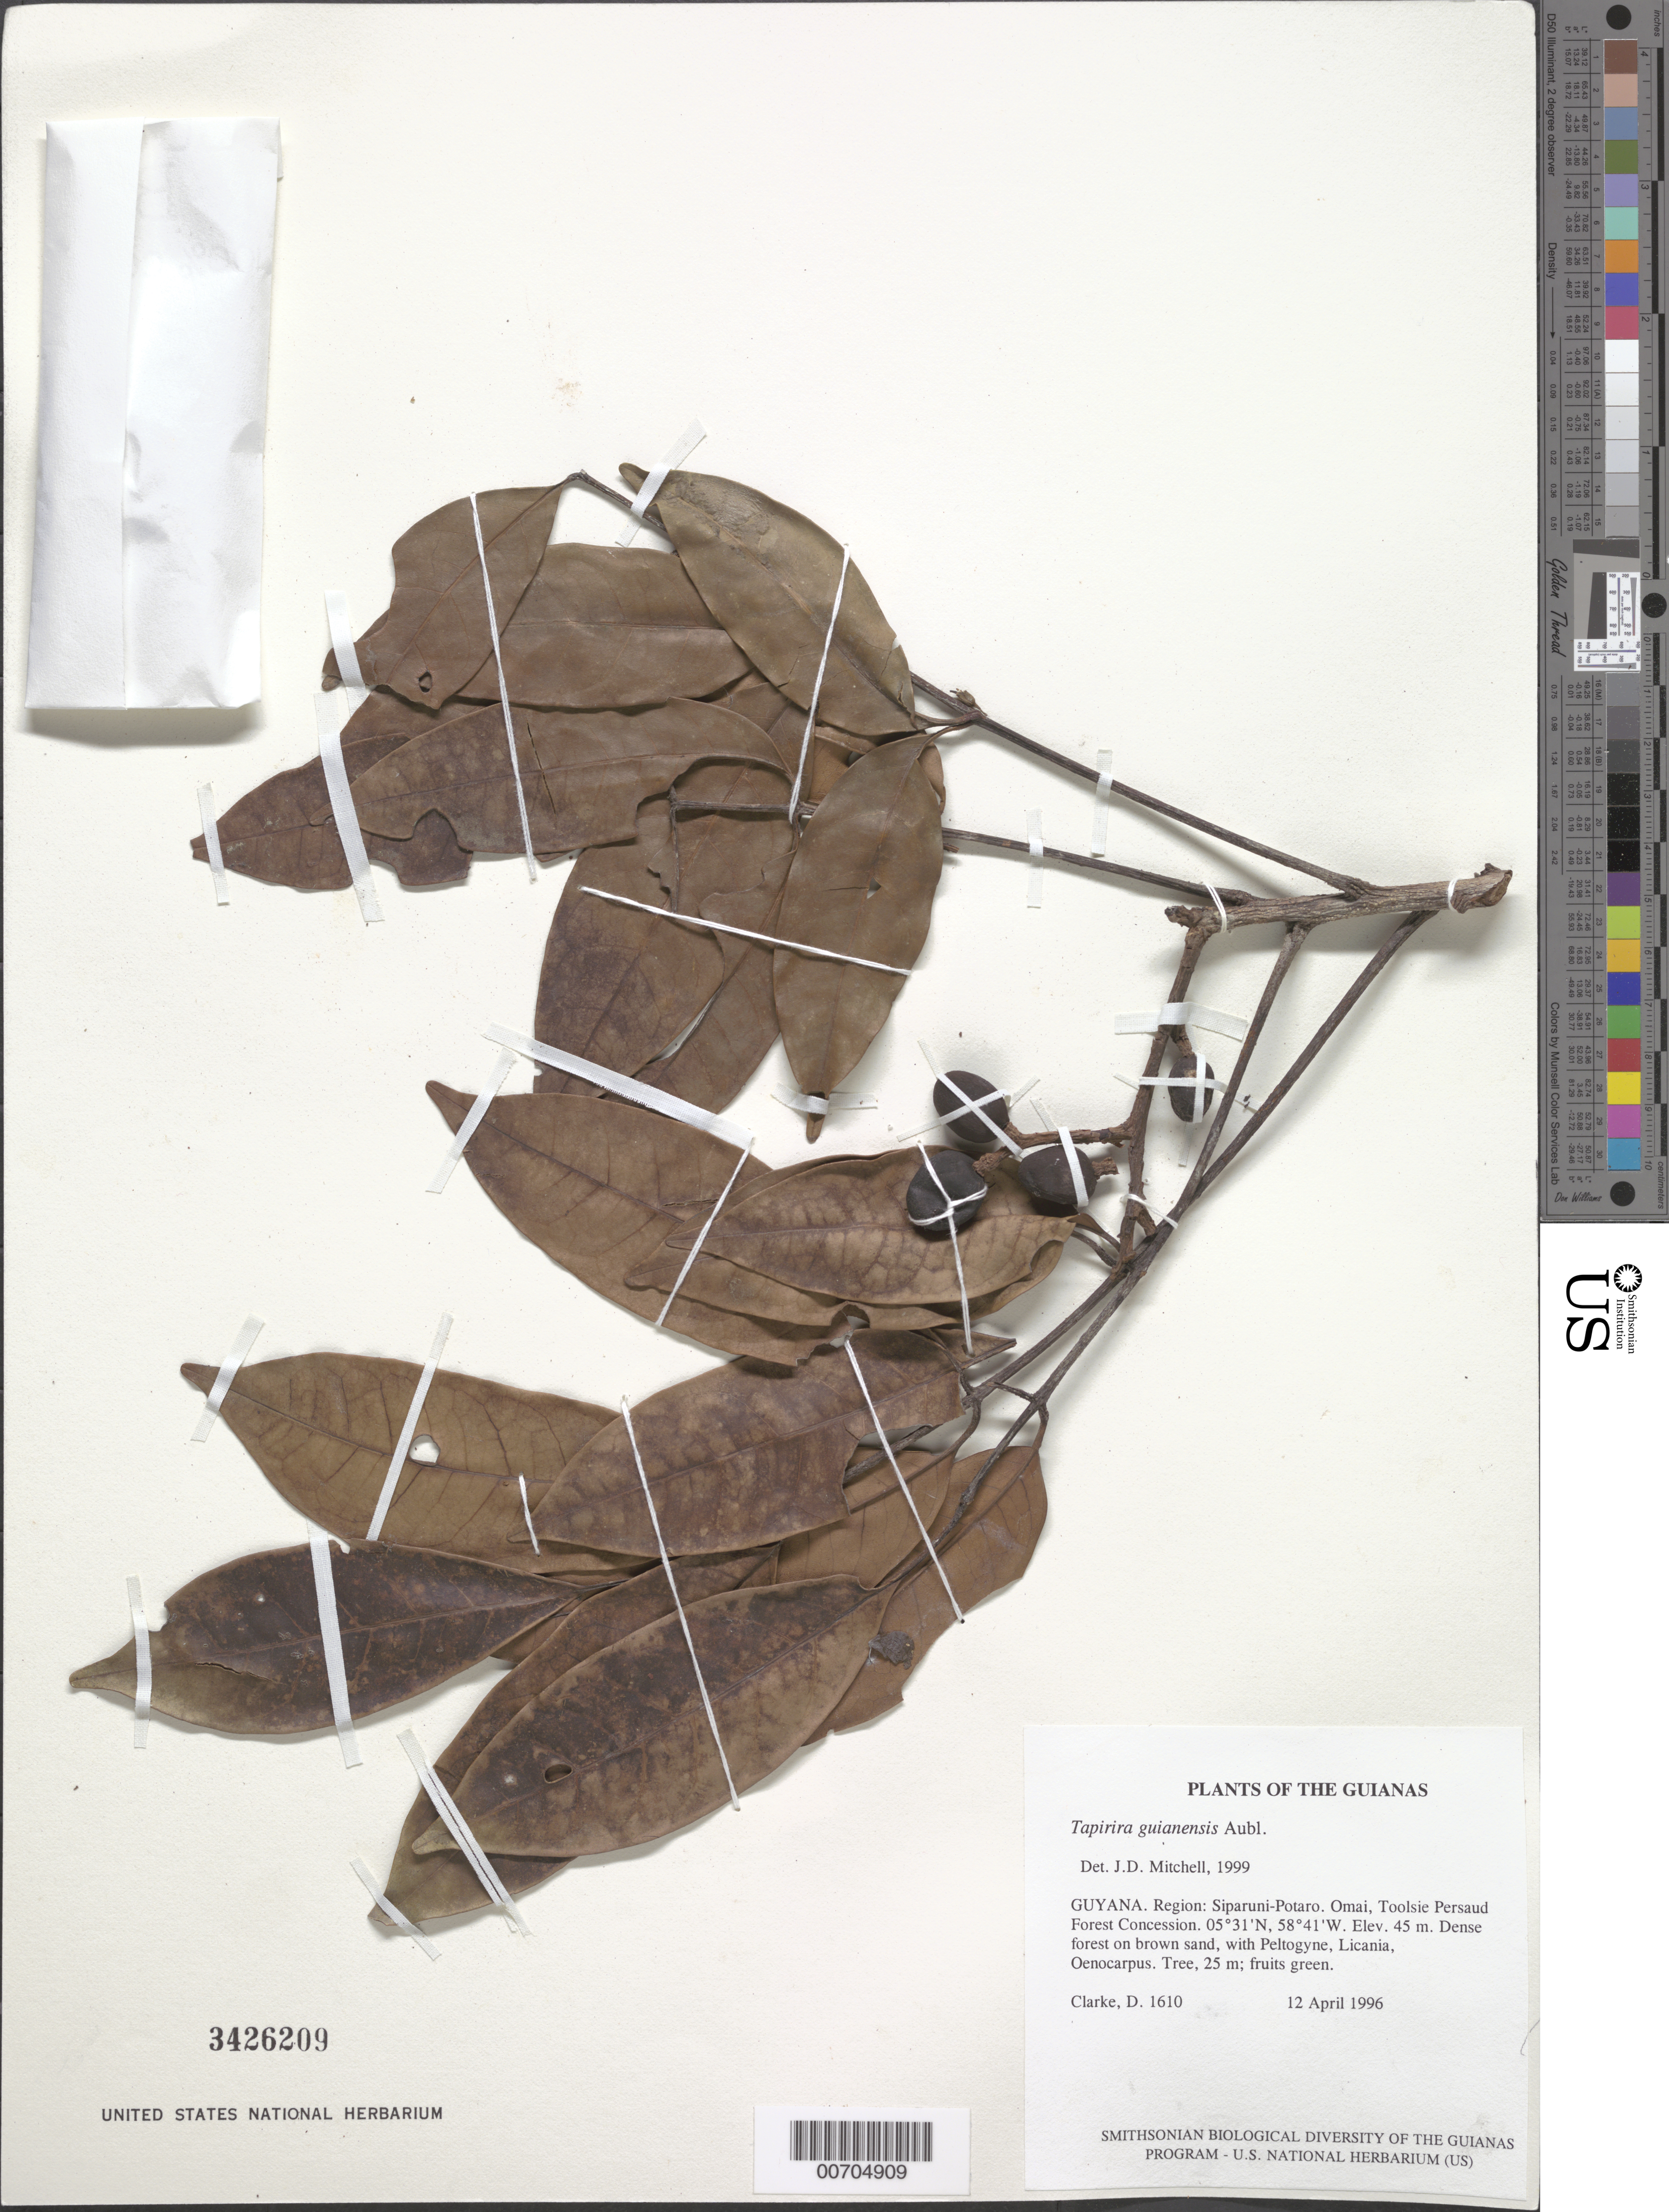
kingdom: Plantae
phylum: Tracheophyta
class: Magnoliopsida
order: Sapindales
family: Anacardiaceae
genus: Tapirira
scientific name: Tapirira guianensis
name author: Aubl.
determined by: Mitchell, John D.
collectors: H. D. Clarke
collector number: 1610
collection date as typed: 12 April 1996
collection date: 1996-04-12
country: Guyana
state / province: Potaro-Siparuni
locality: Omai, Toolsie Persaud Forest Concession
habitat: Dense forest on brown sand, with Peltogyne, Licania, Oenocarpus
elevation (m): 45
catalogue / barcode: US 3426209